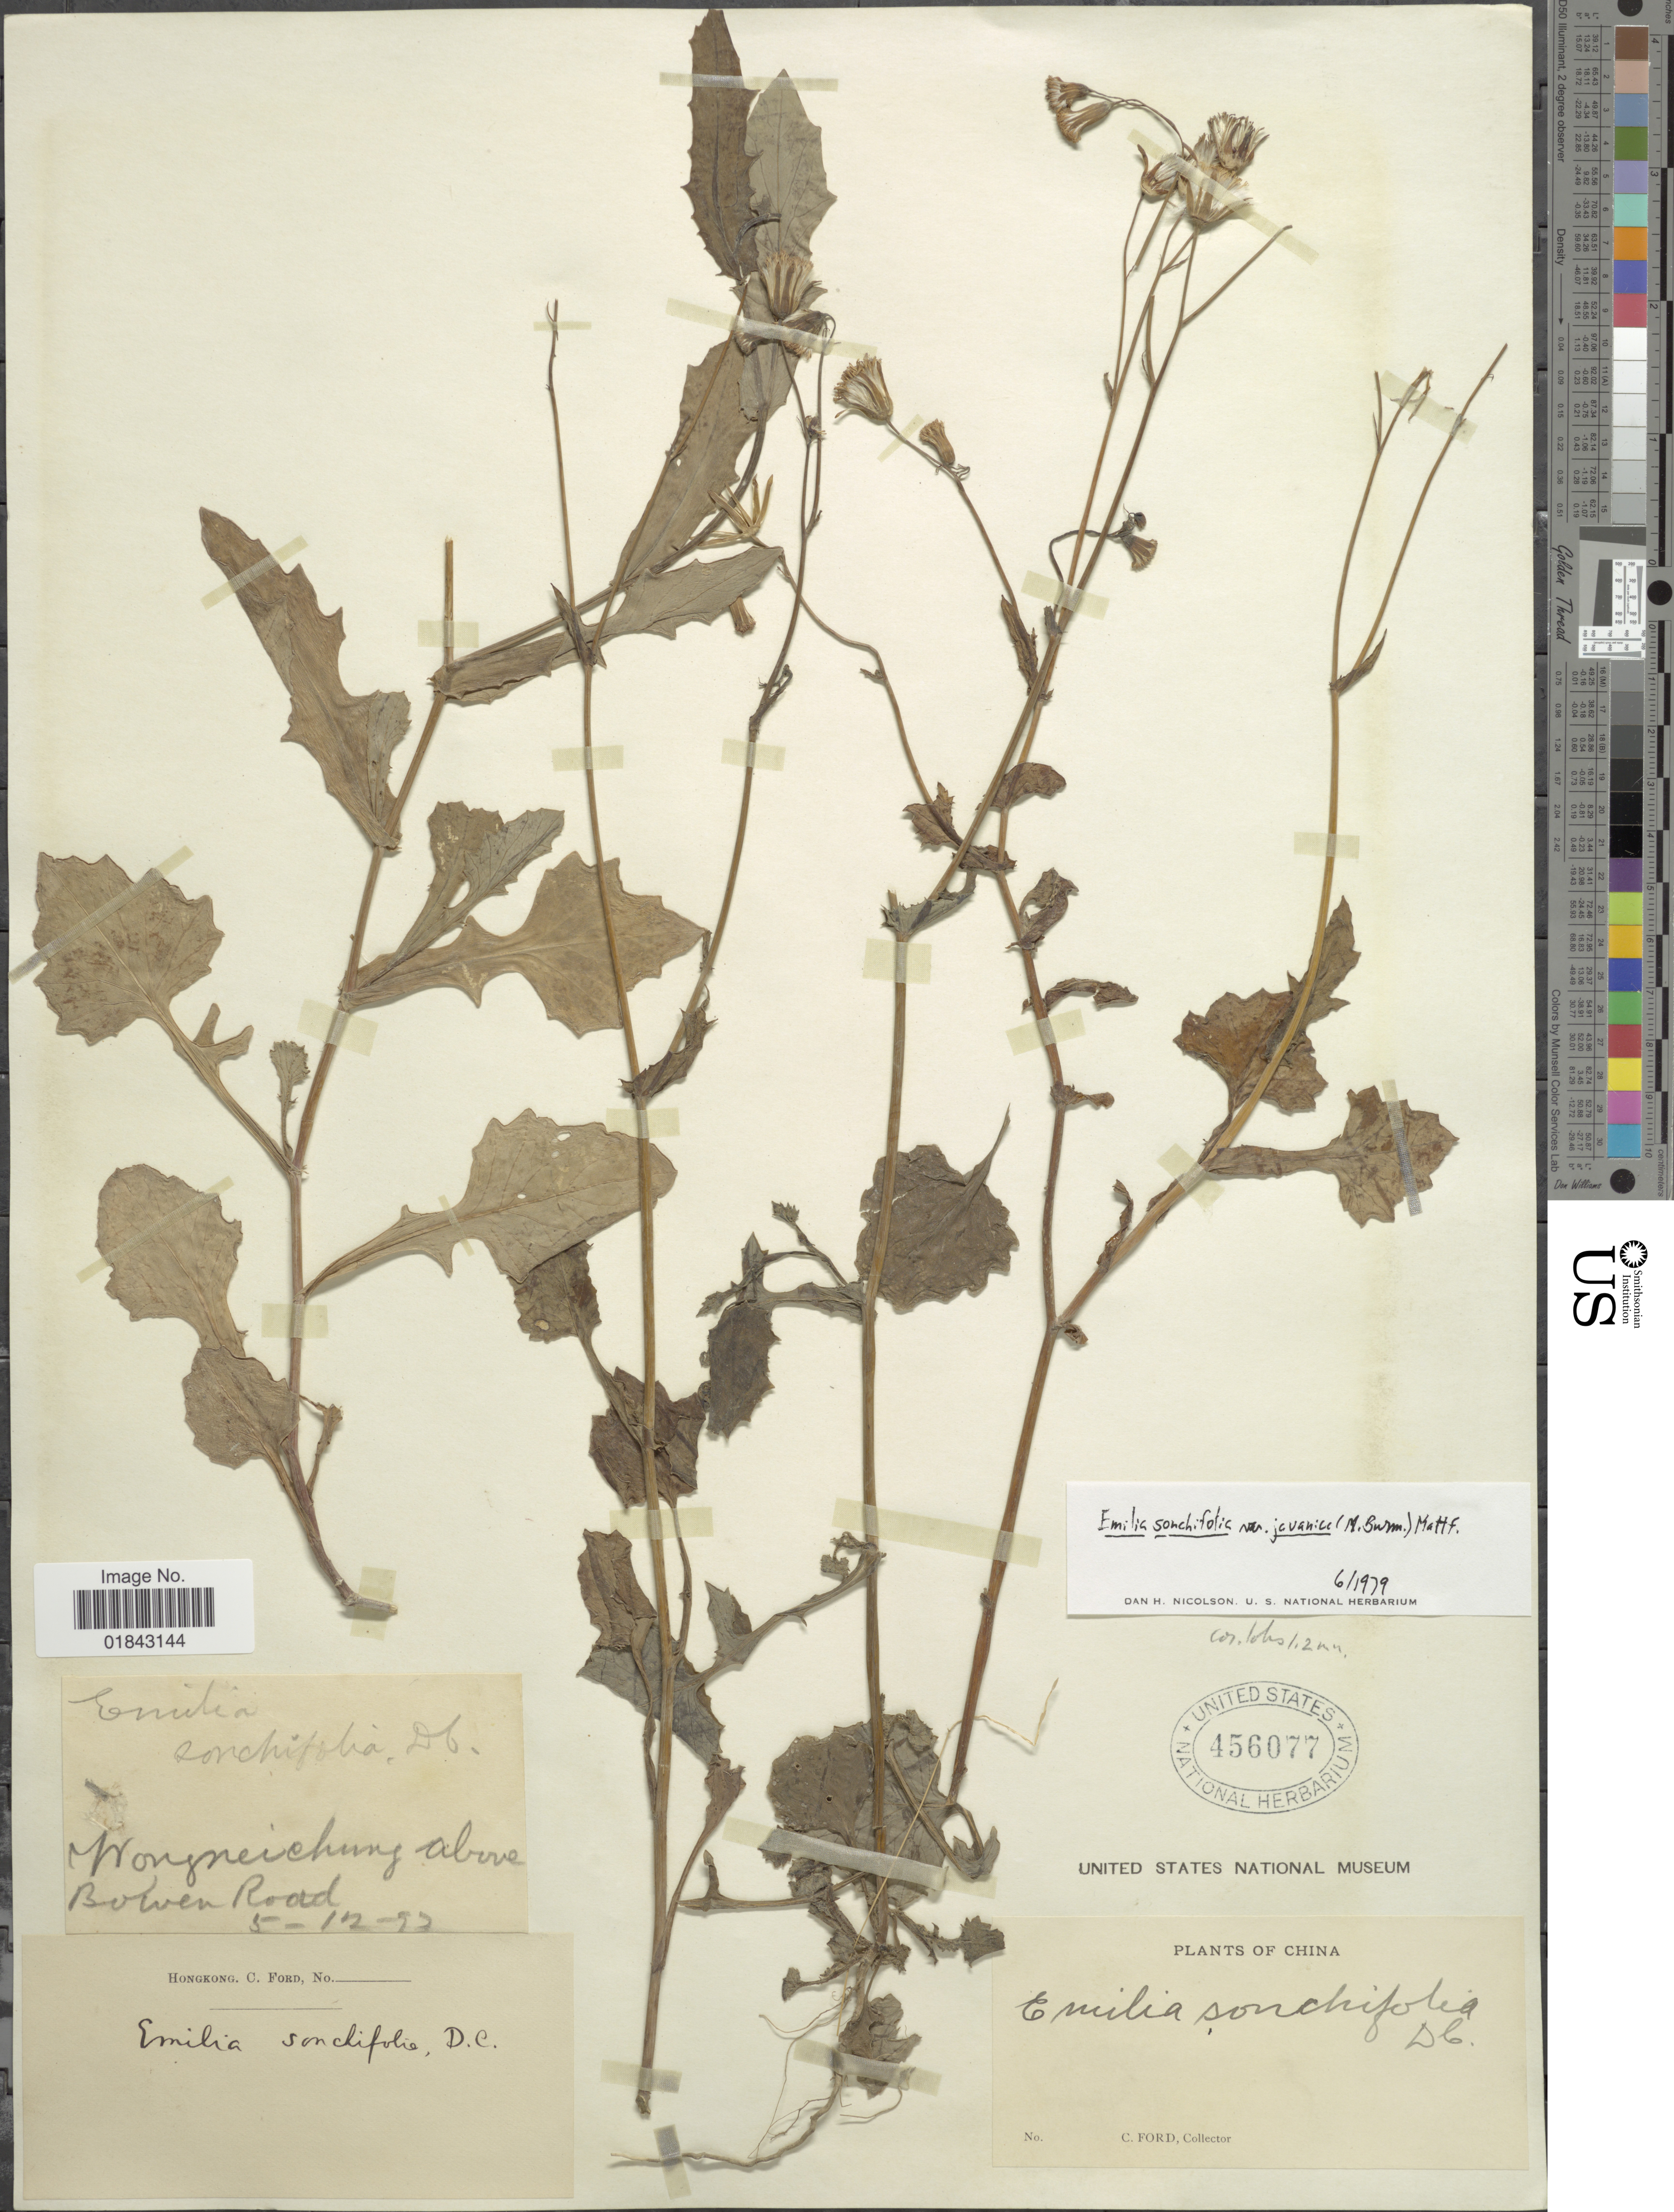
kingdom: Plantae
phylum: Tracheophyta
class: Magnoliopsida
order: Asterales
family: Asteraceae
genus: Emilia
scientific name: Emilia sonchifolia var. javanica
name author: (Burm. f.) Mattf.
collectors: C. Ford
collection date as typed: Transcribed d/m/y: 5/12/92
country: China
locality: Mongneichung above Bowen Road [interpreted]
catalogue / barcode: US 456077